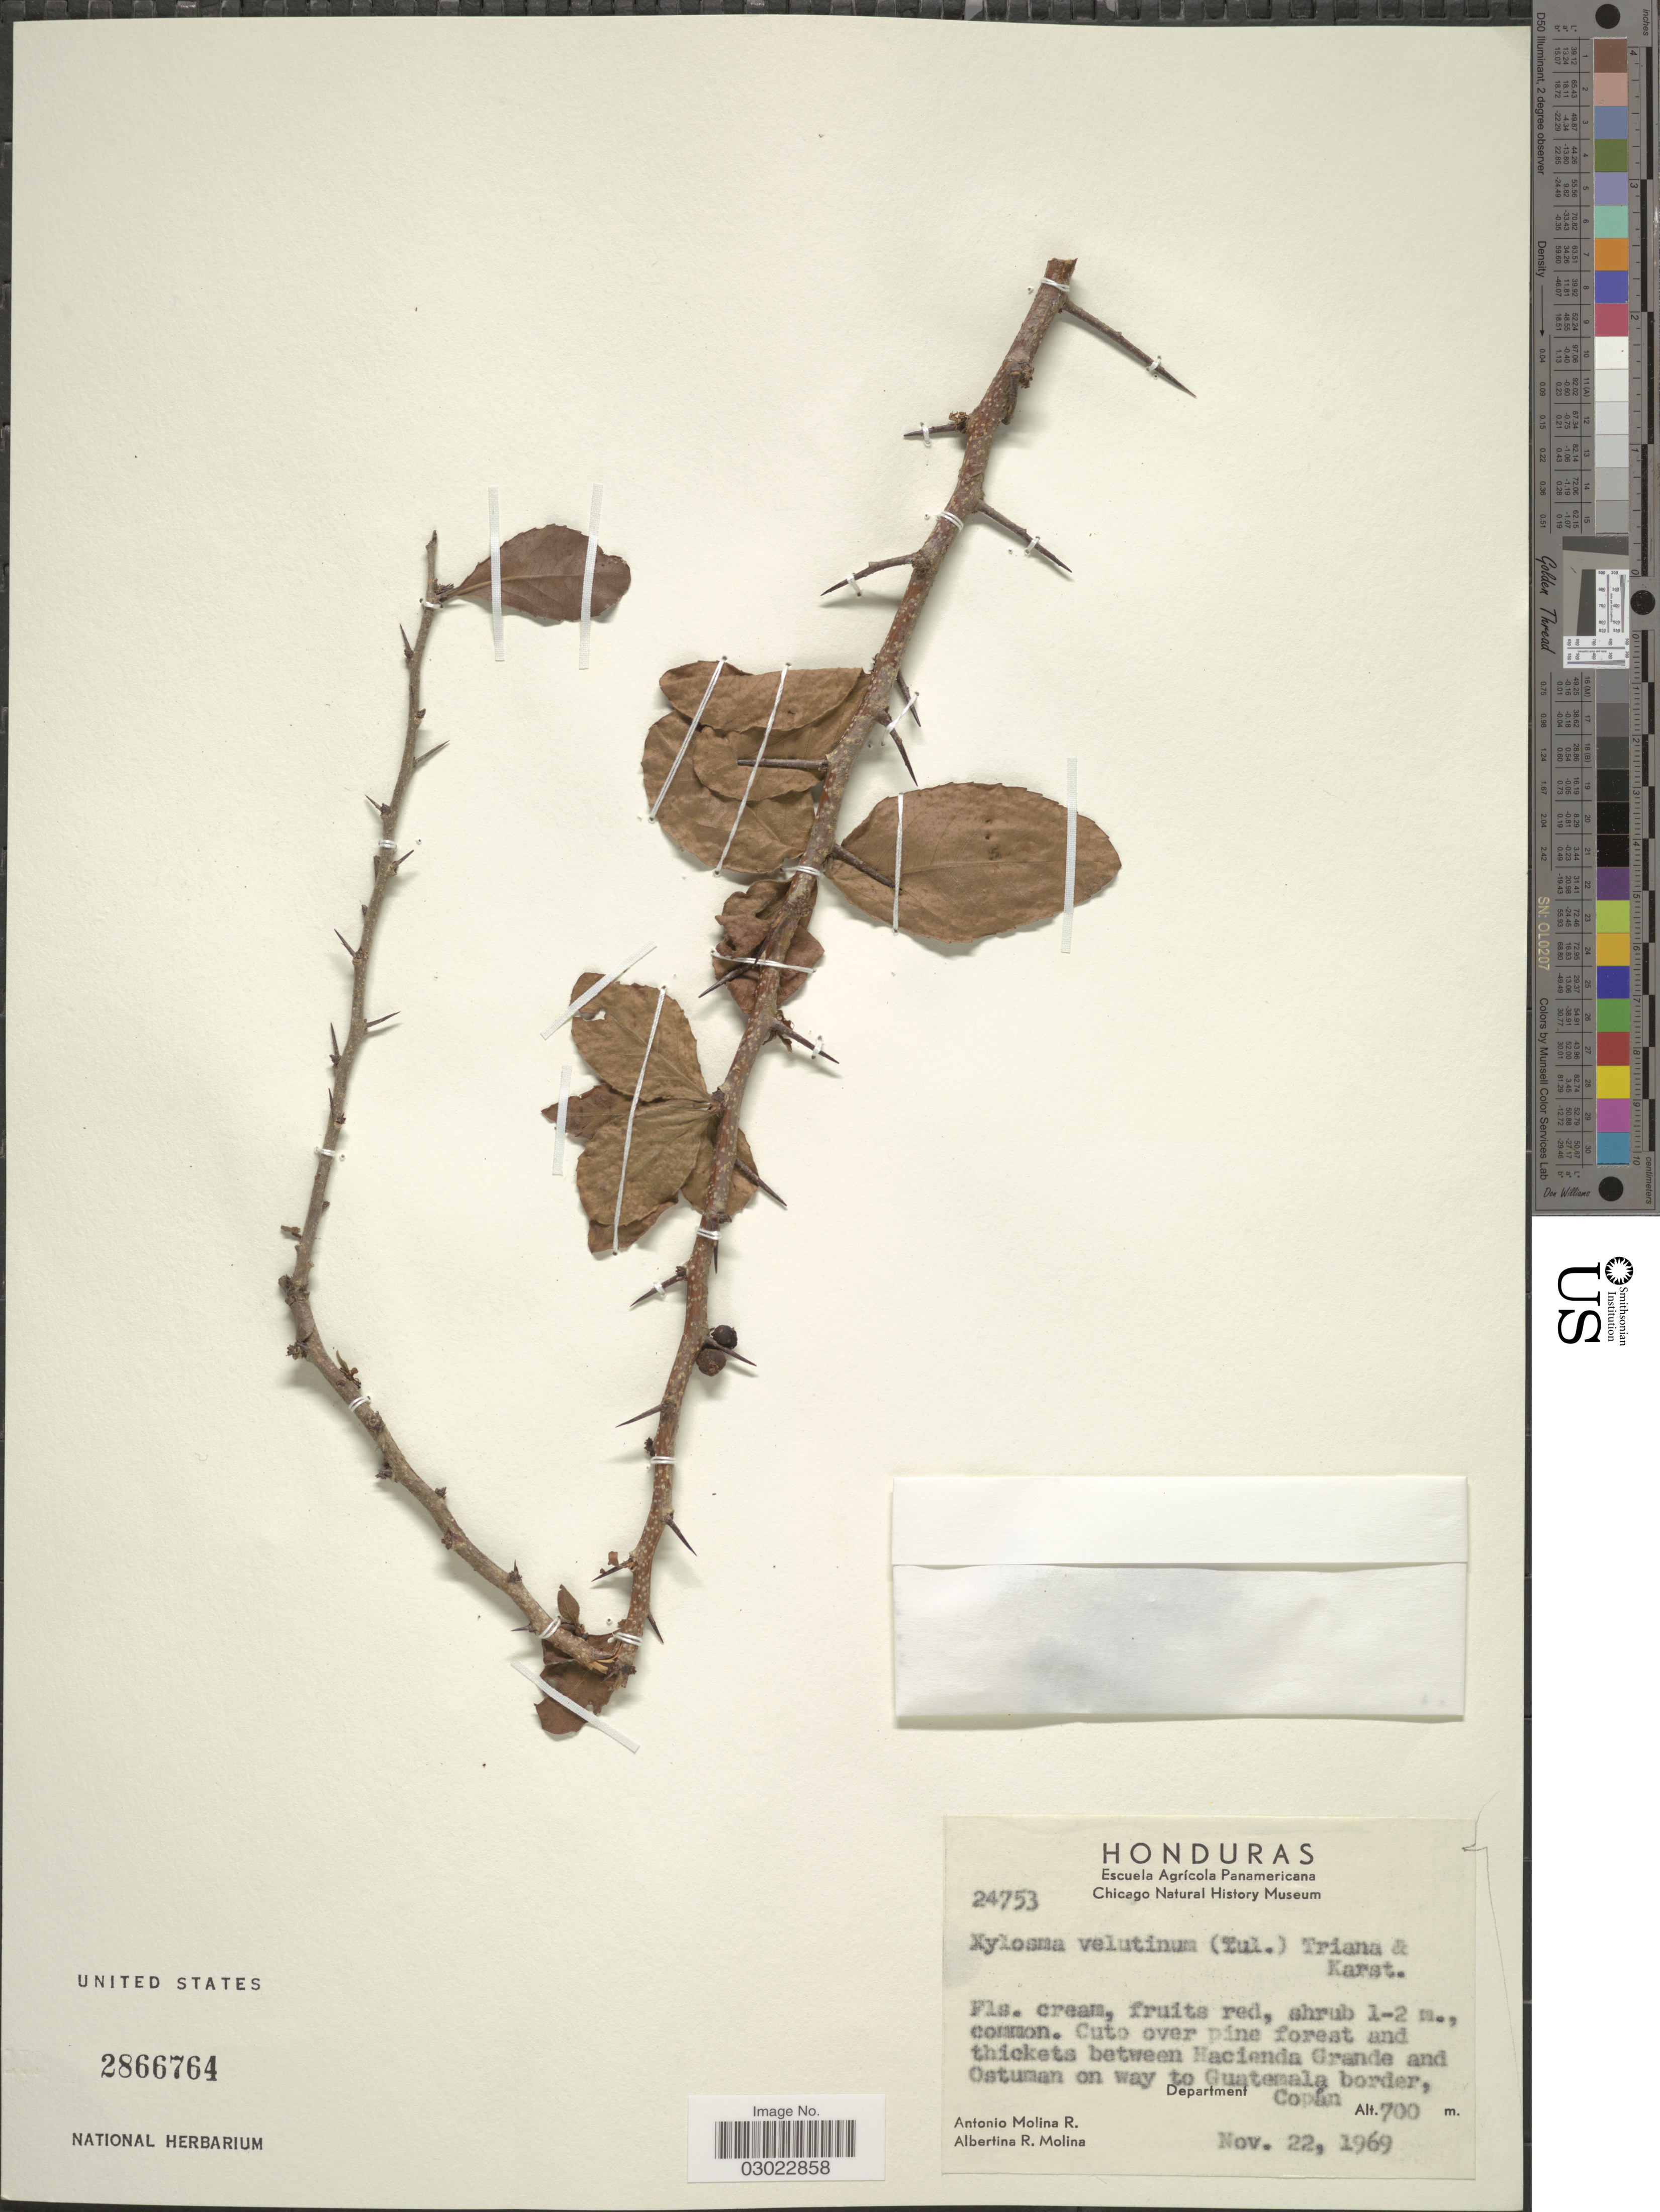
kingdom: Plantae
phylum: Tracheophyta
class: Magnoliopsida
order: Malpighiales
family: Salicaceae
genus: Xylosma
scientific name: Xylosma velutina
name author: (Tul.) Triana & Planch.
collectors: A. Molina R. & A. R. Molina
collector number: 24753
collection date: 1969-11-22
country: Honduras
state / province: Copán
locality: Cut over pine forest and thickets between Hacienda Grande and Ostuman on way to Guatemala border, Department Copán.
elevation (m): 700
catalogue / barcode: US 2866764